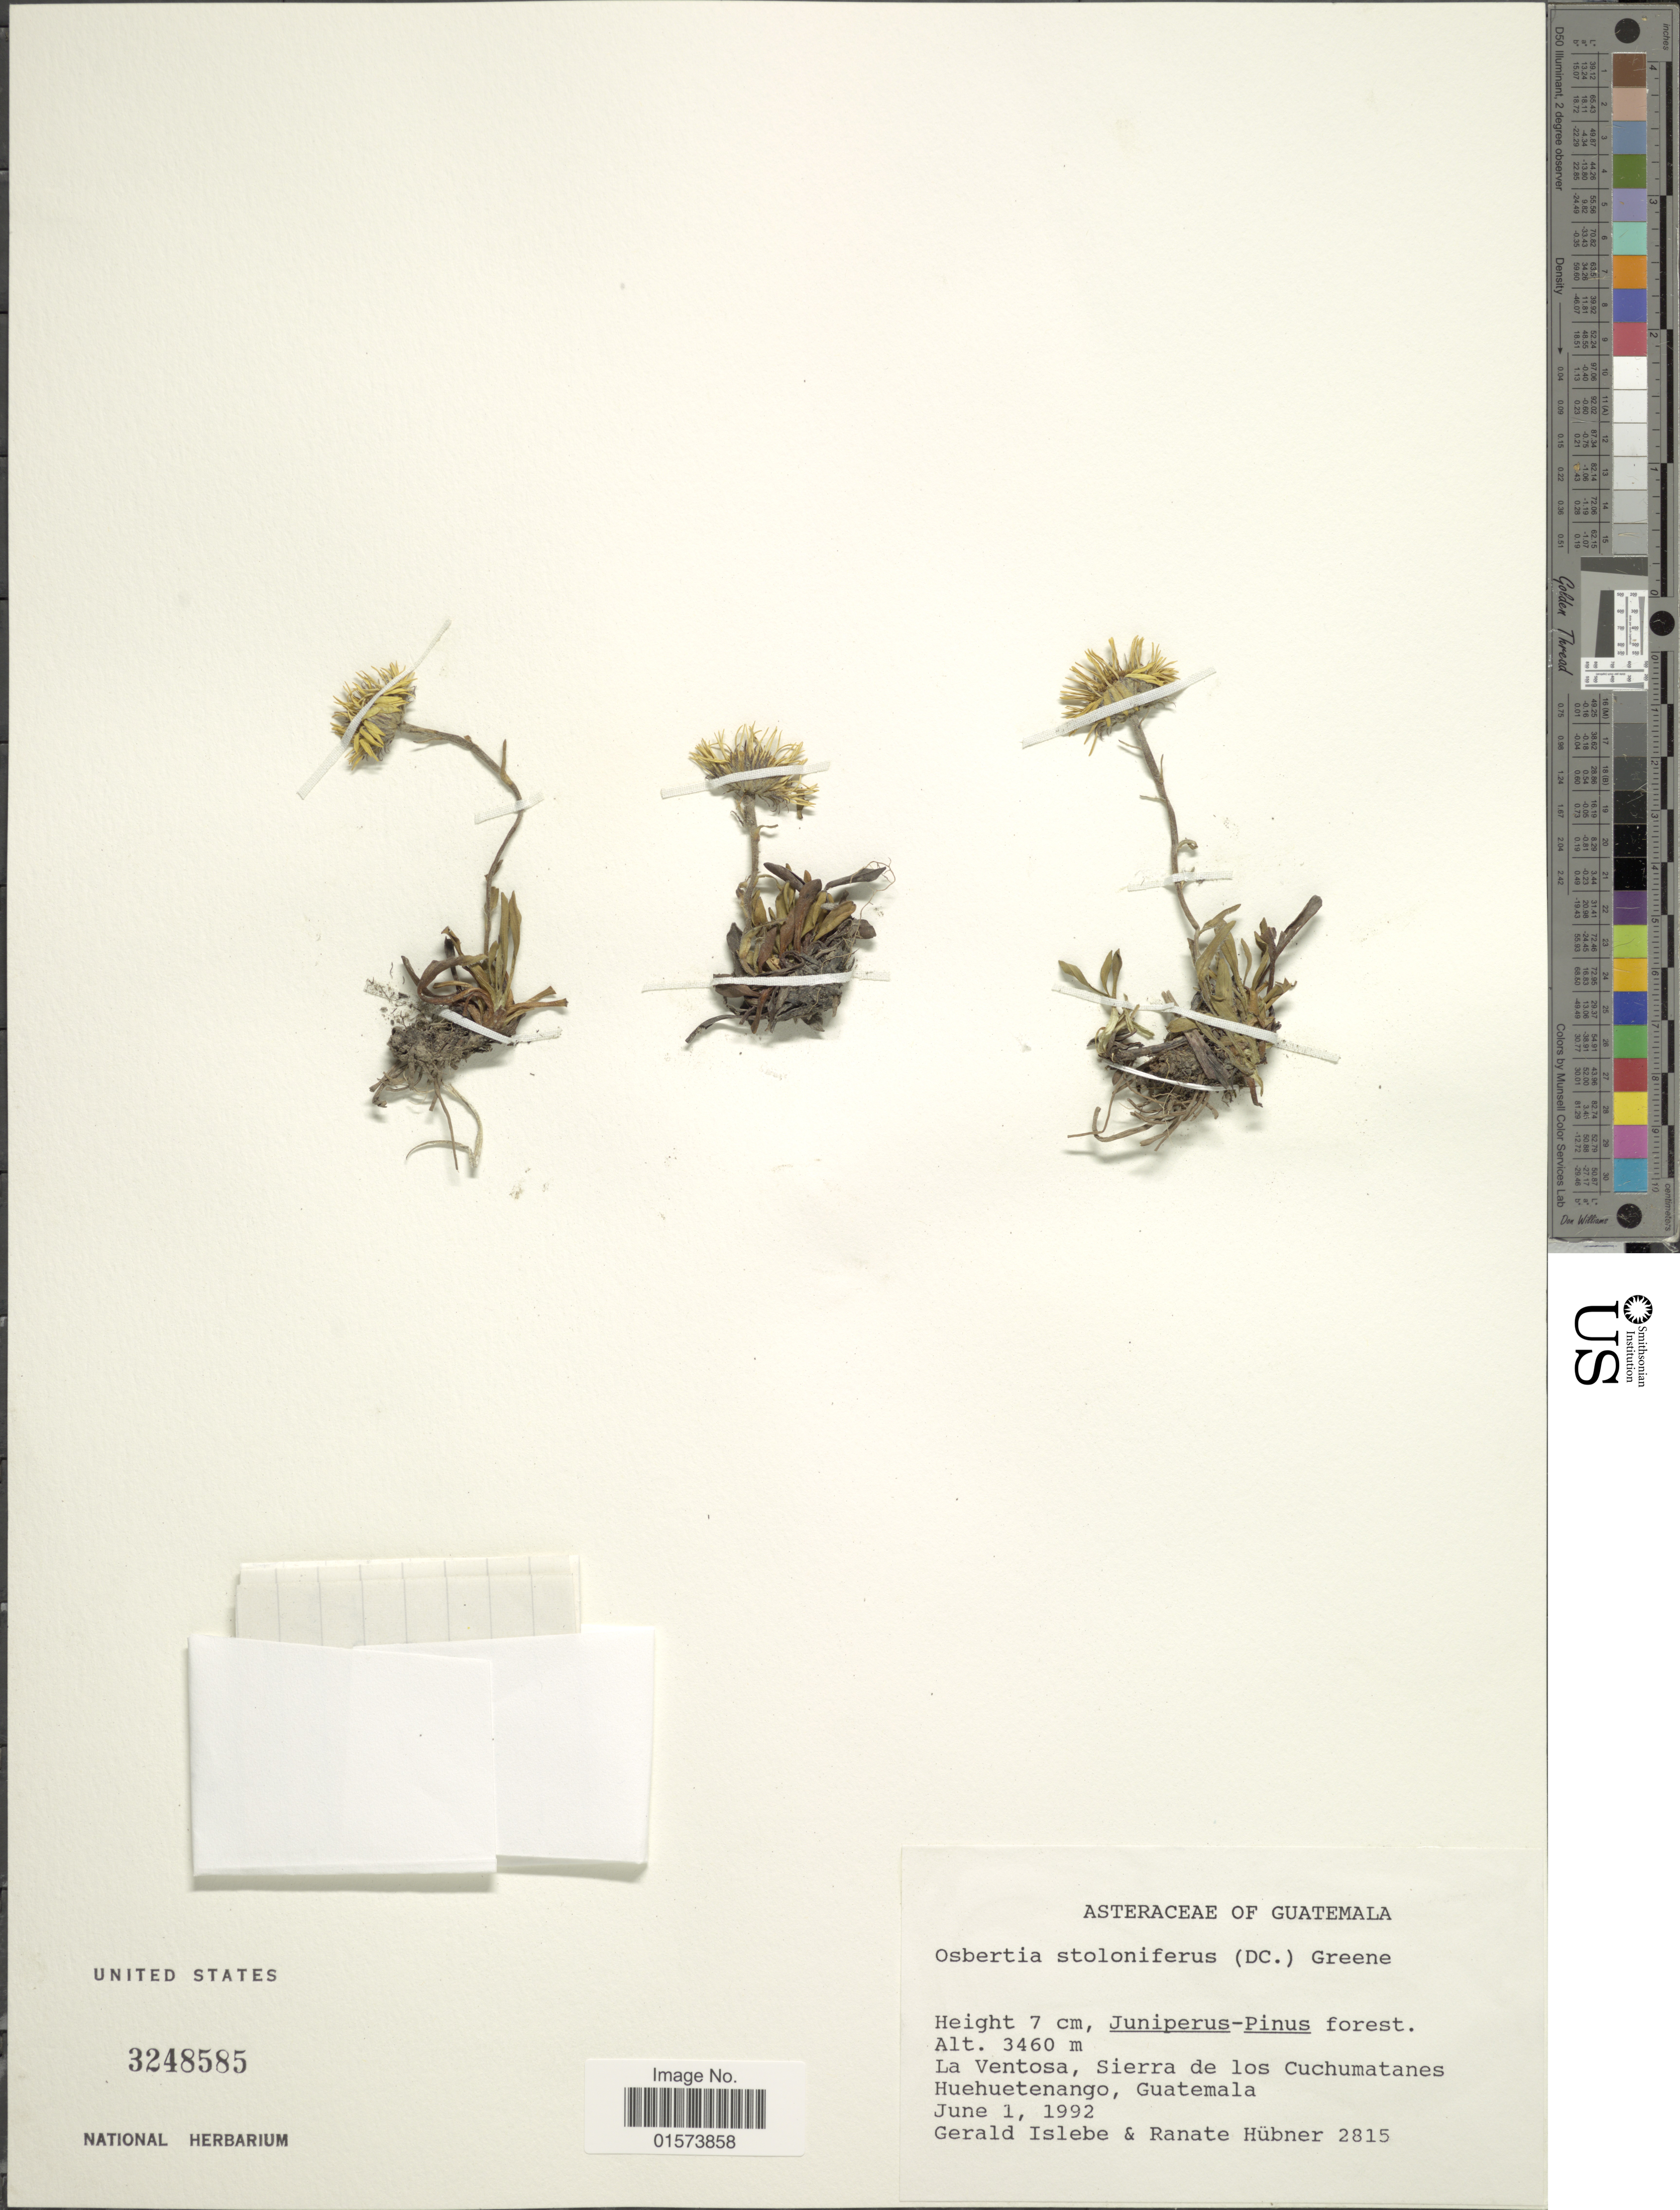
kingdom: Plantae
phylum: Tracheophyta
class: Magnoliopsida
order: Asterales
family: Asteraceae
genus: Osbertia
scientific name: Osbertia stolonifera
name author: (DC.) Greene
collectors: G. Islebe & R. Hubner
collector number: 2815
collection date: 1992-06-01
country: Guatemala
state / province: Huehuetenango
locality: La Ventosa, Sierra de los Cuchumatanes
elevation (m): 3460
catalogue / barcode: US 3248585